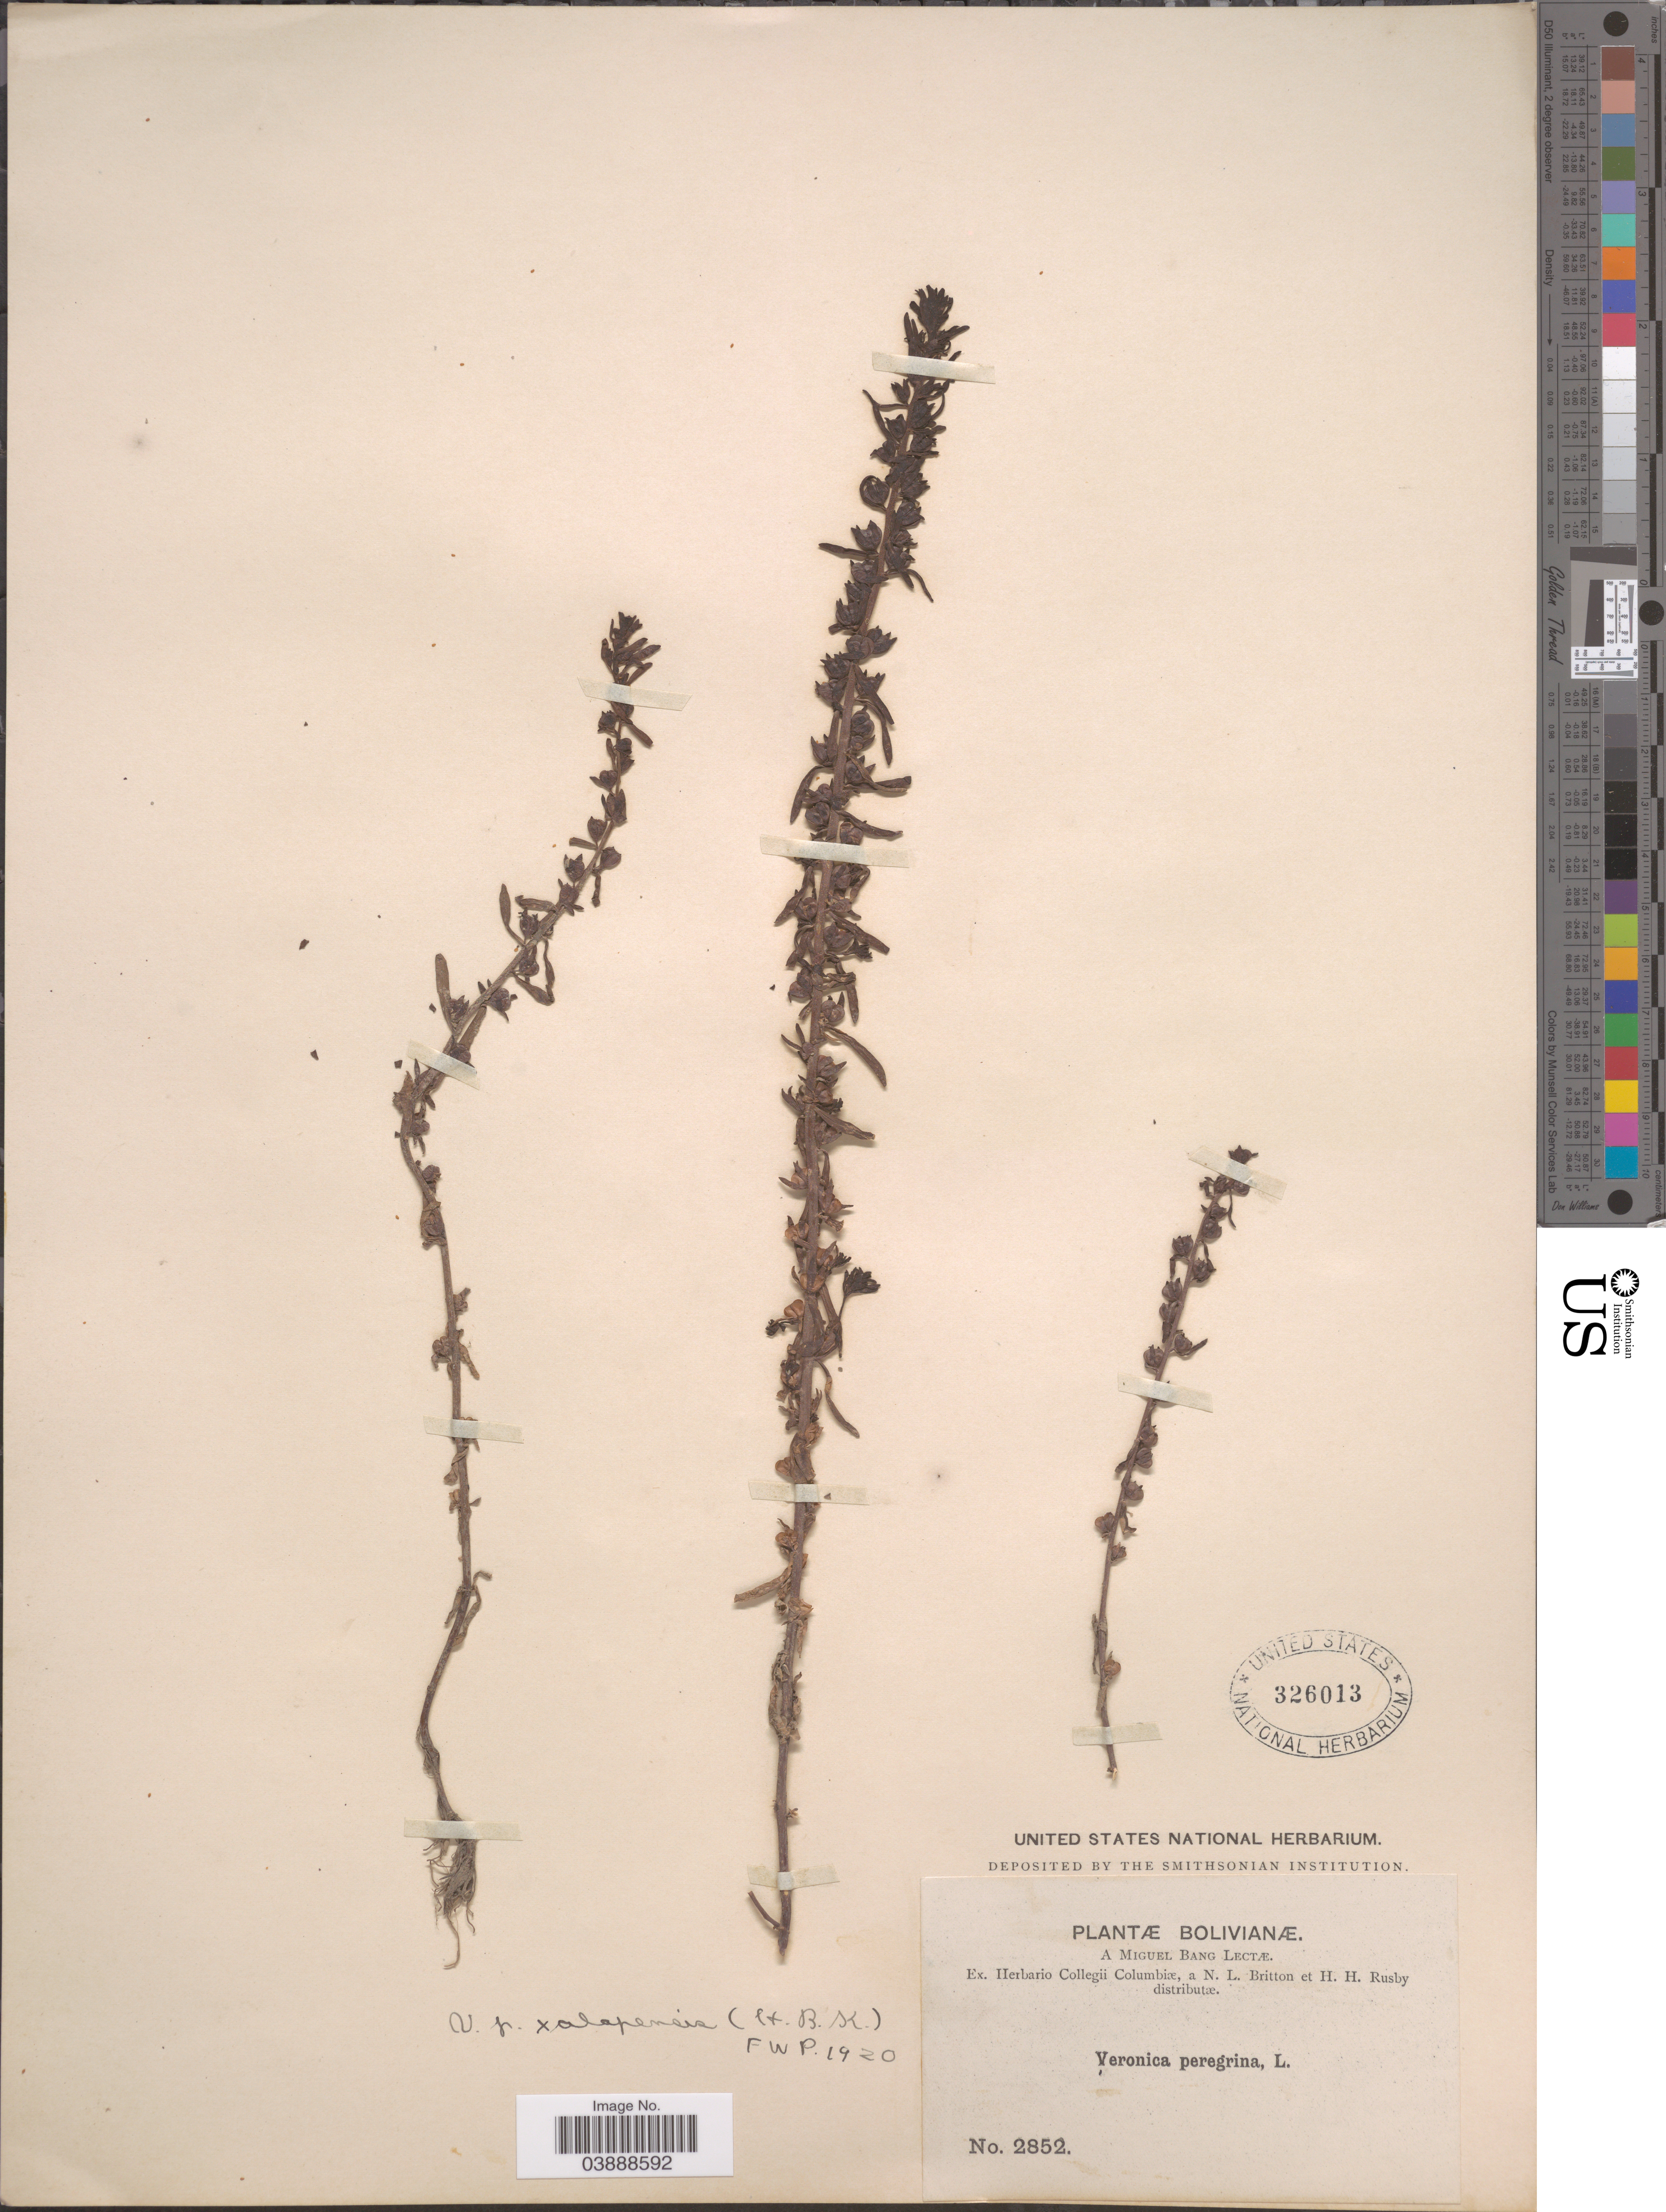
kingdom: Plantae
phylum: Tracheophyta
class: Magnoliopsida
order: Lamiales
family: Plantaginaceae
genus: Veronica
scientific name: Veronica peregrina var. xalapensis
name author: Kunth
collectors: M. Bang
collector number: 2852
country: Bolivia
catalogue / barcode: US 326013